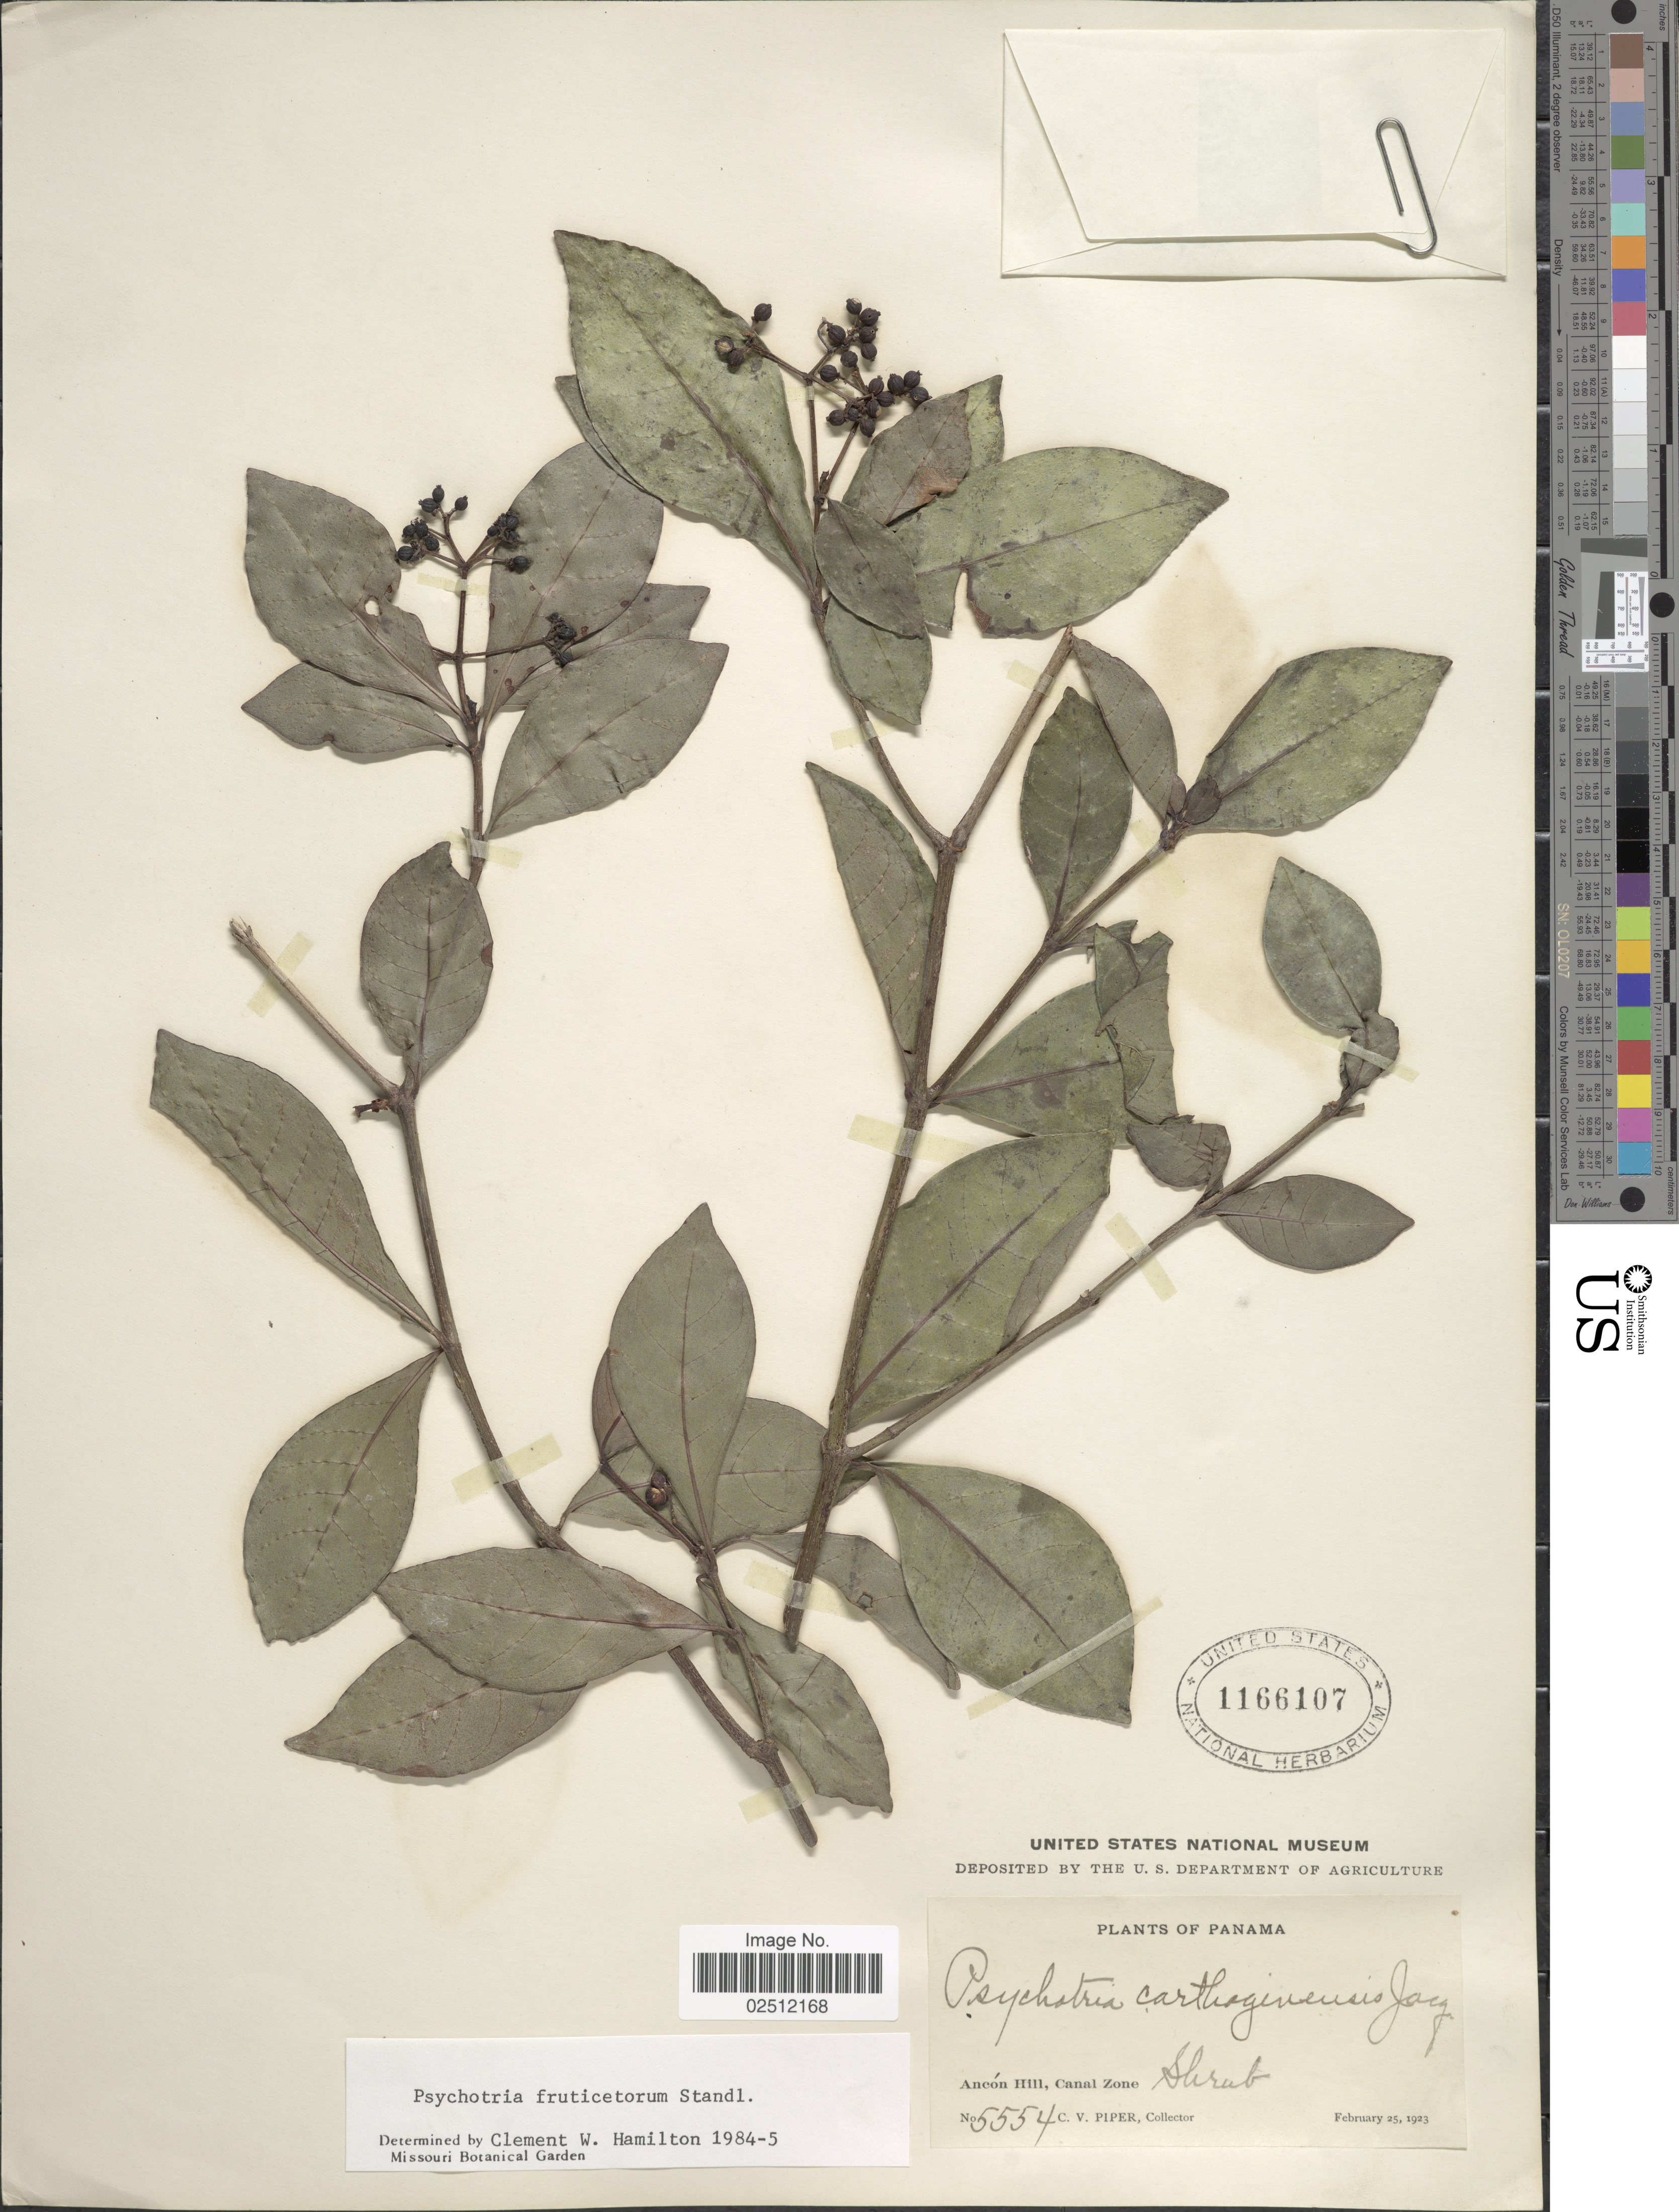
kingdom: Plantae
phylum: Tracheophyta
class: Magnoliopsida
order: Gentianales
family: Rubiaceae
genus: Psychotria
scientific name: Psychotria fruticetorum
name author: Standl.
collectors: C. V. Piper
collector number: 5554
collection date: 1923-02-25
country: Panama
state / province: Colón / Panamá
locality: Ancón Hill, Canal Zone, Shrub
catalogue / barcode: US 1166107